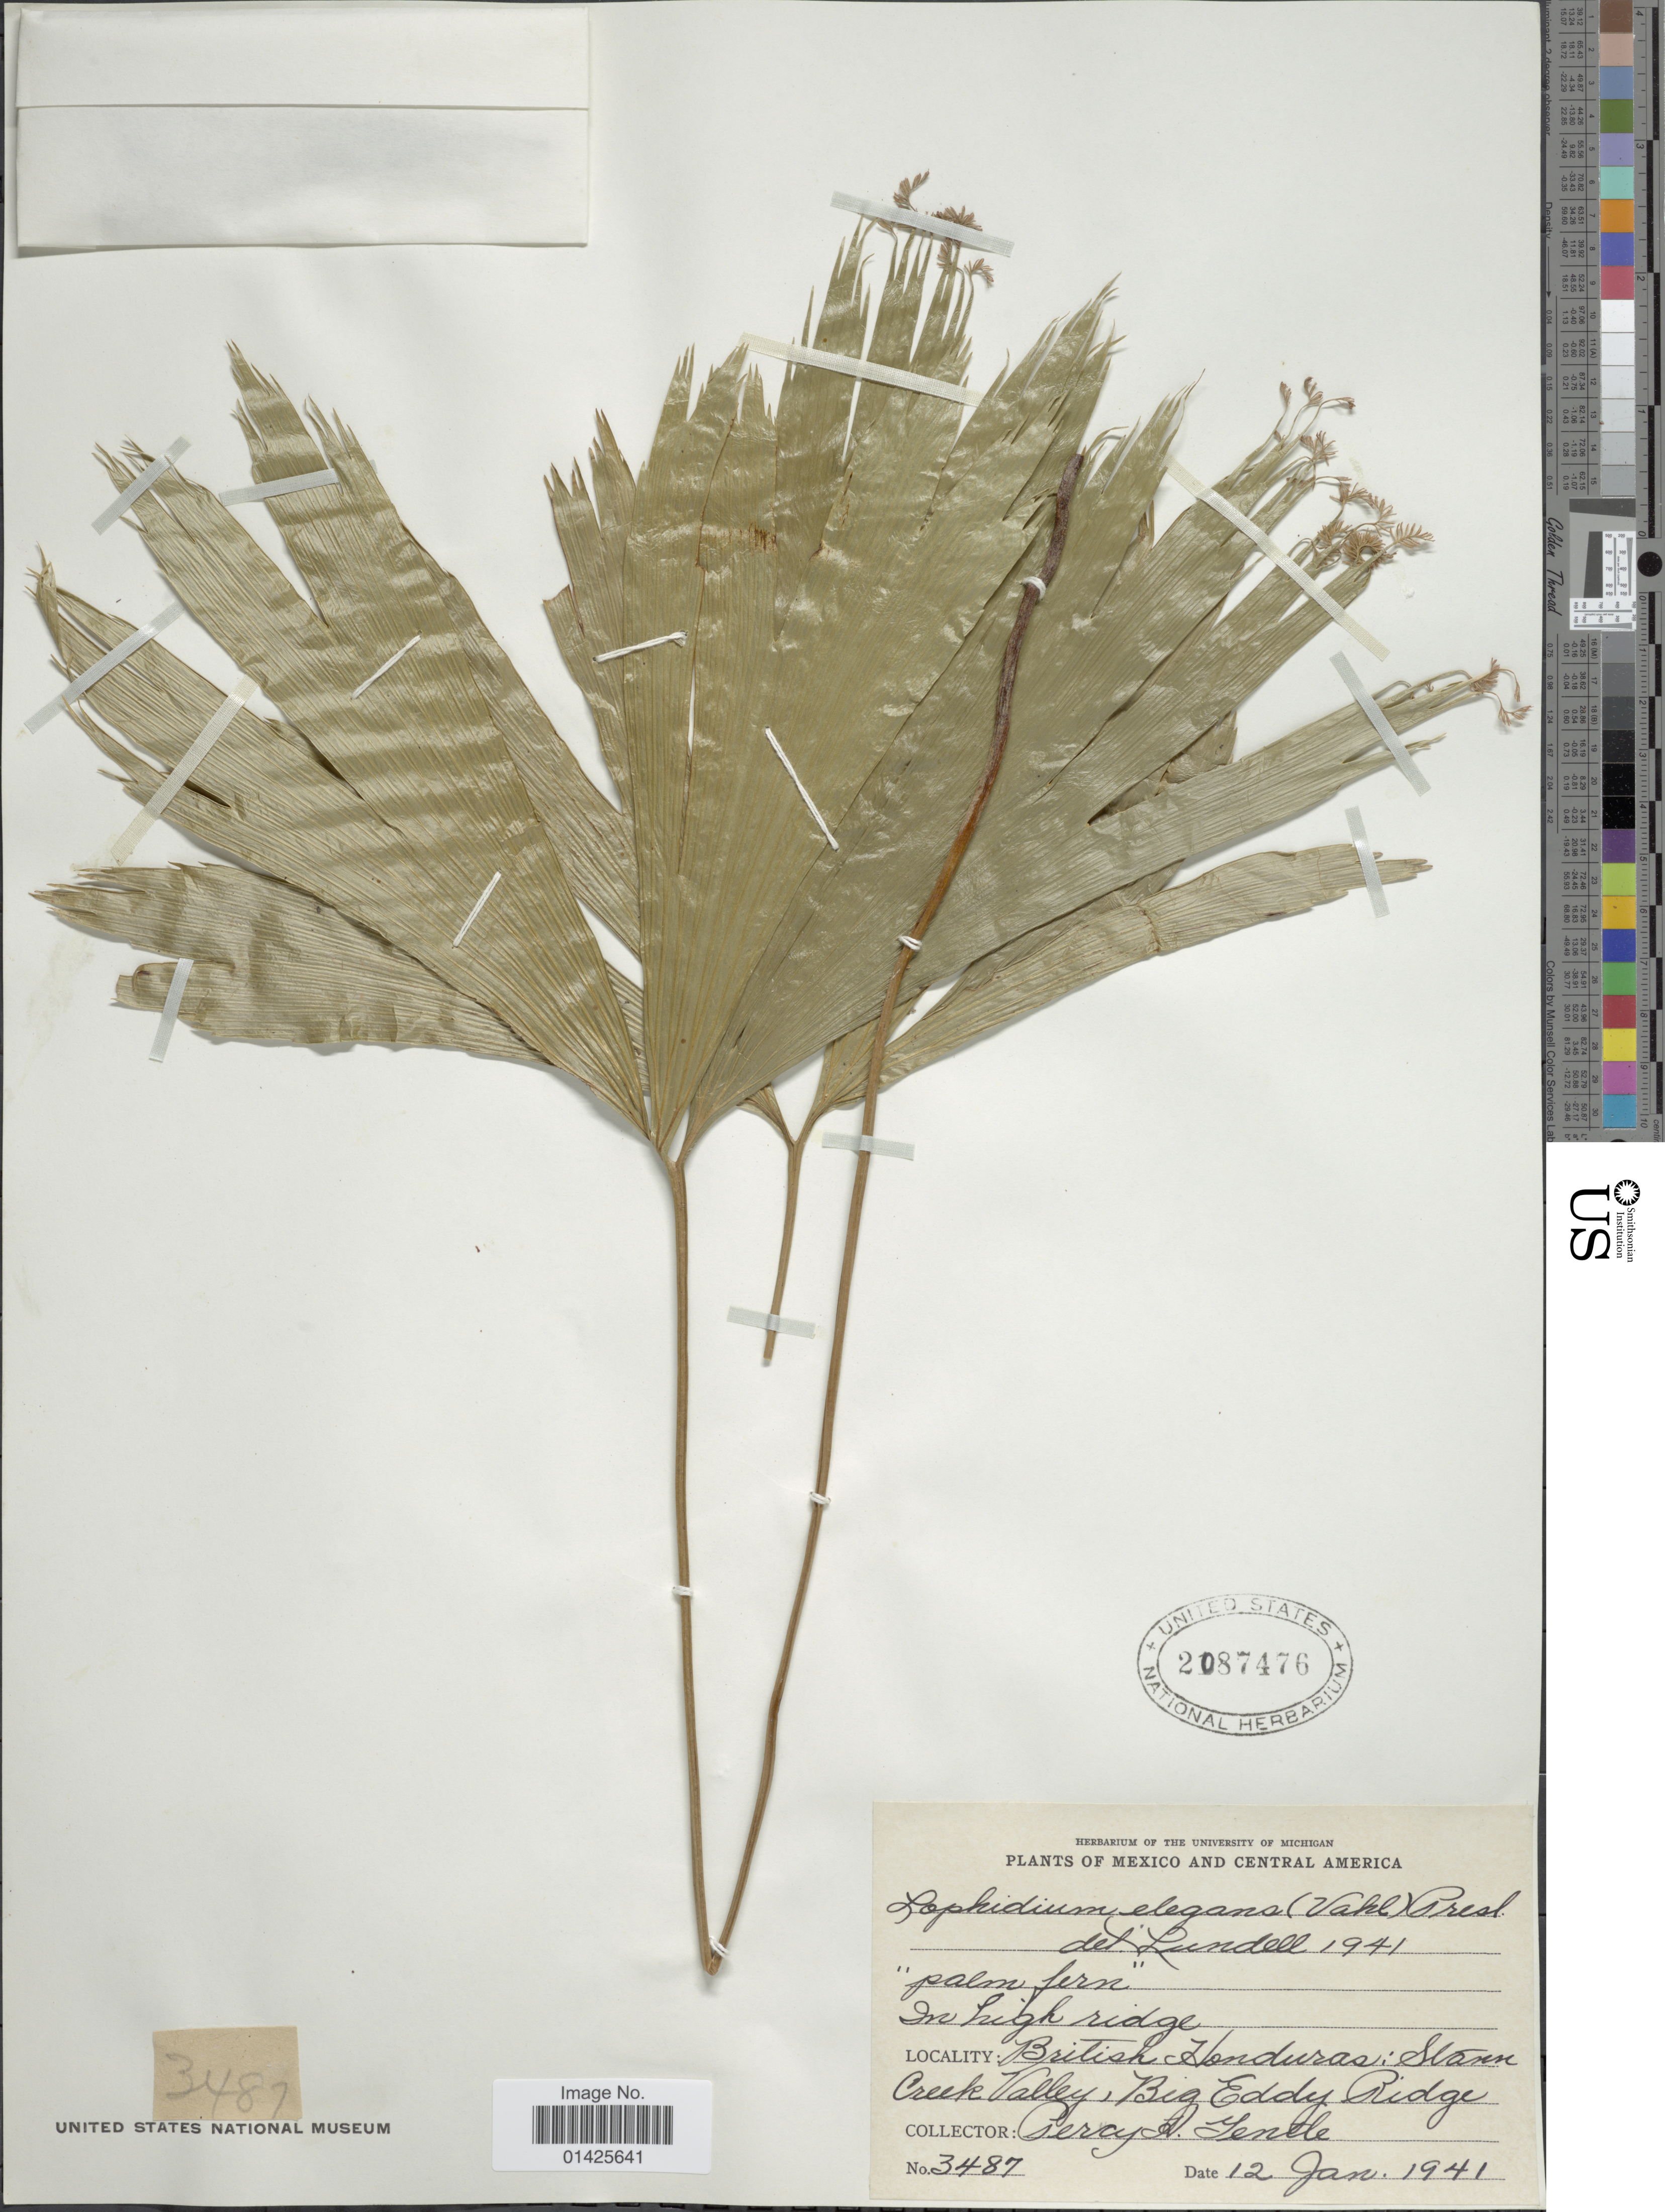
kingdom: Plantae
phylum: Tracheophyta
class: Polypodiopsida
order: Schizaeales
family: Schizaeaceae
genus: Schizaea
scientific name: Schizaea elegans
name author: (Vahl) Sw.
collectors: P. H. Gentle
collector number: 3487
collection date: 1941-01-12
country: Belize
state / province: Stann Creek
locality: British Honduras, slopes Creek Valley, Big Eddy Ridge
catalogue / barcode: US 2087476